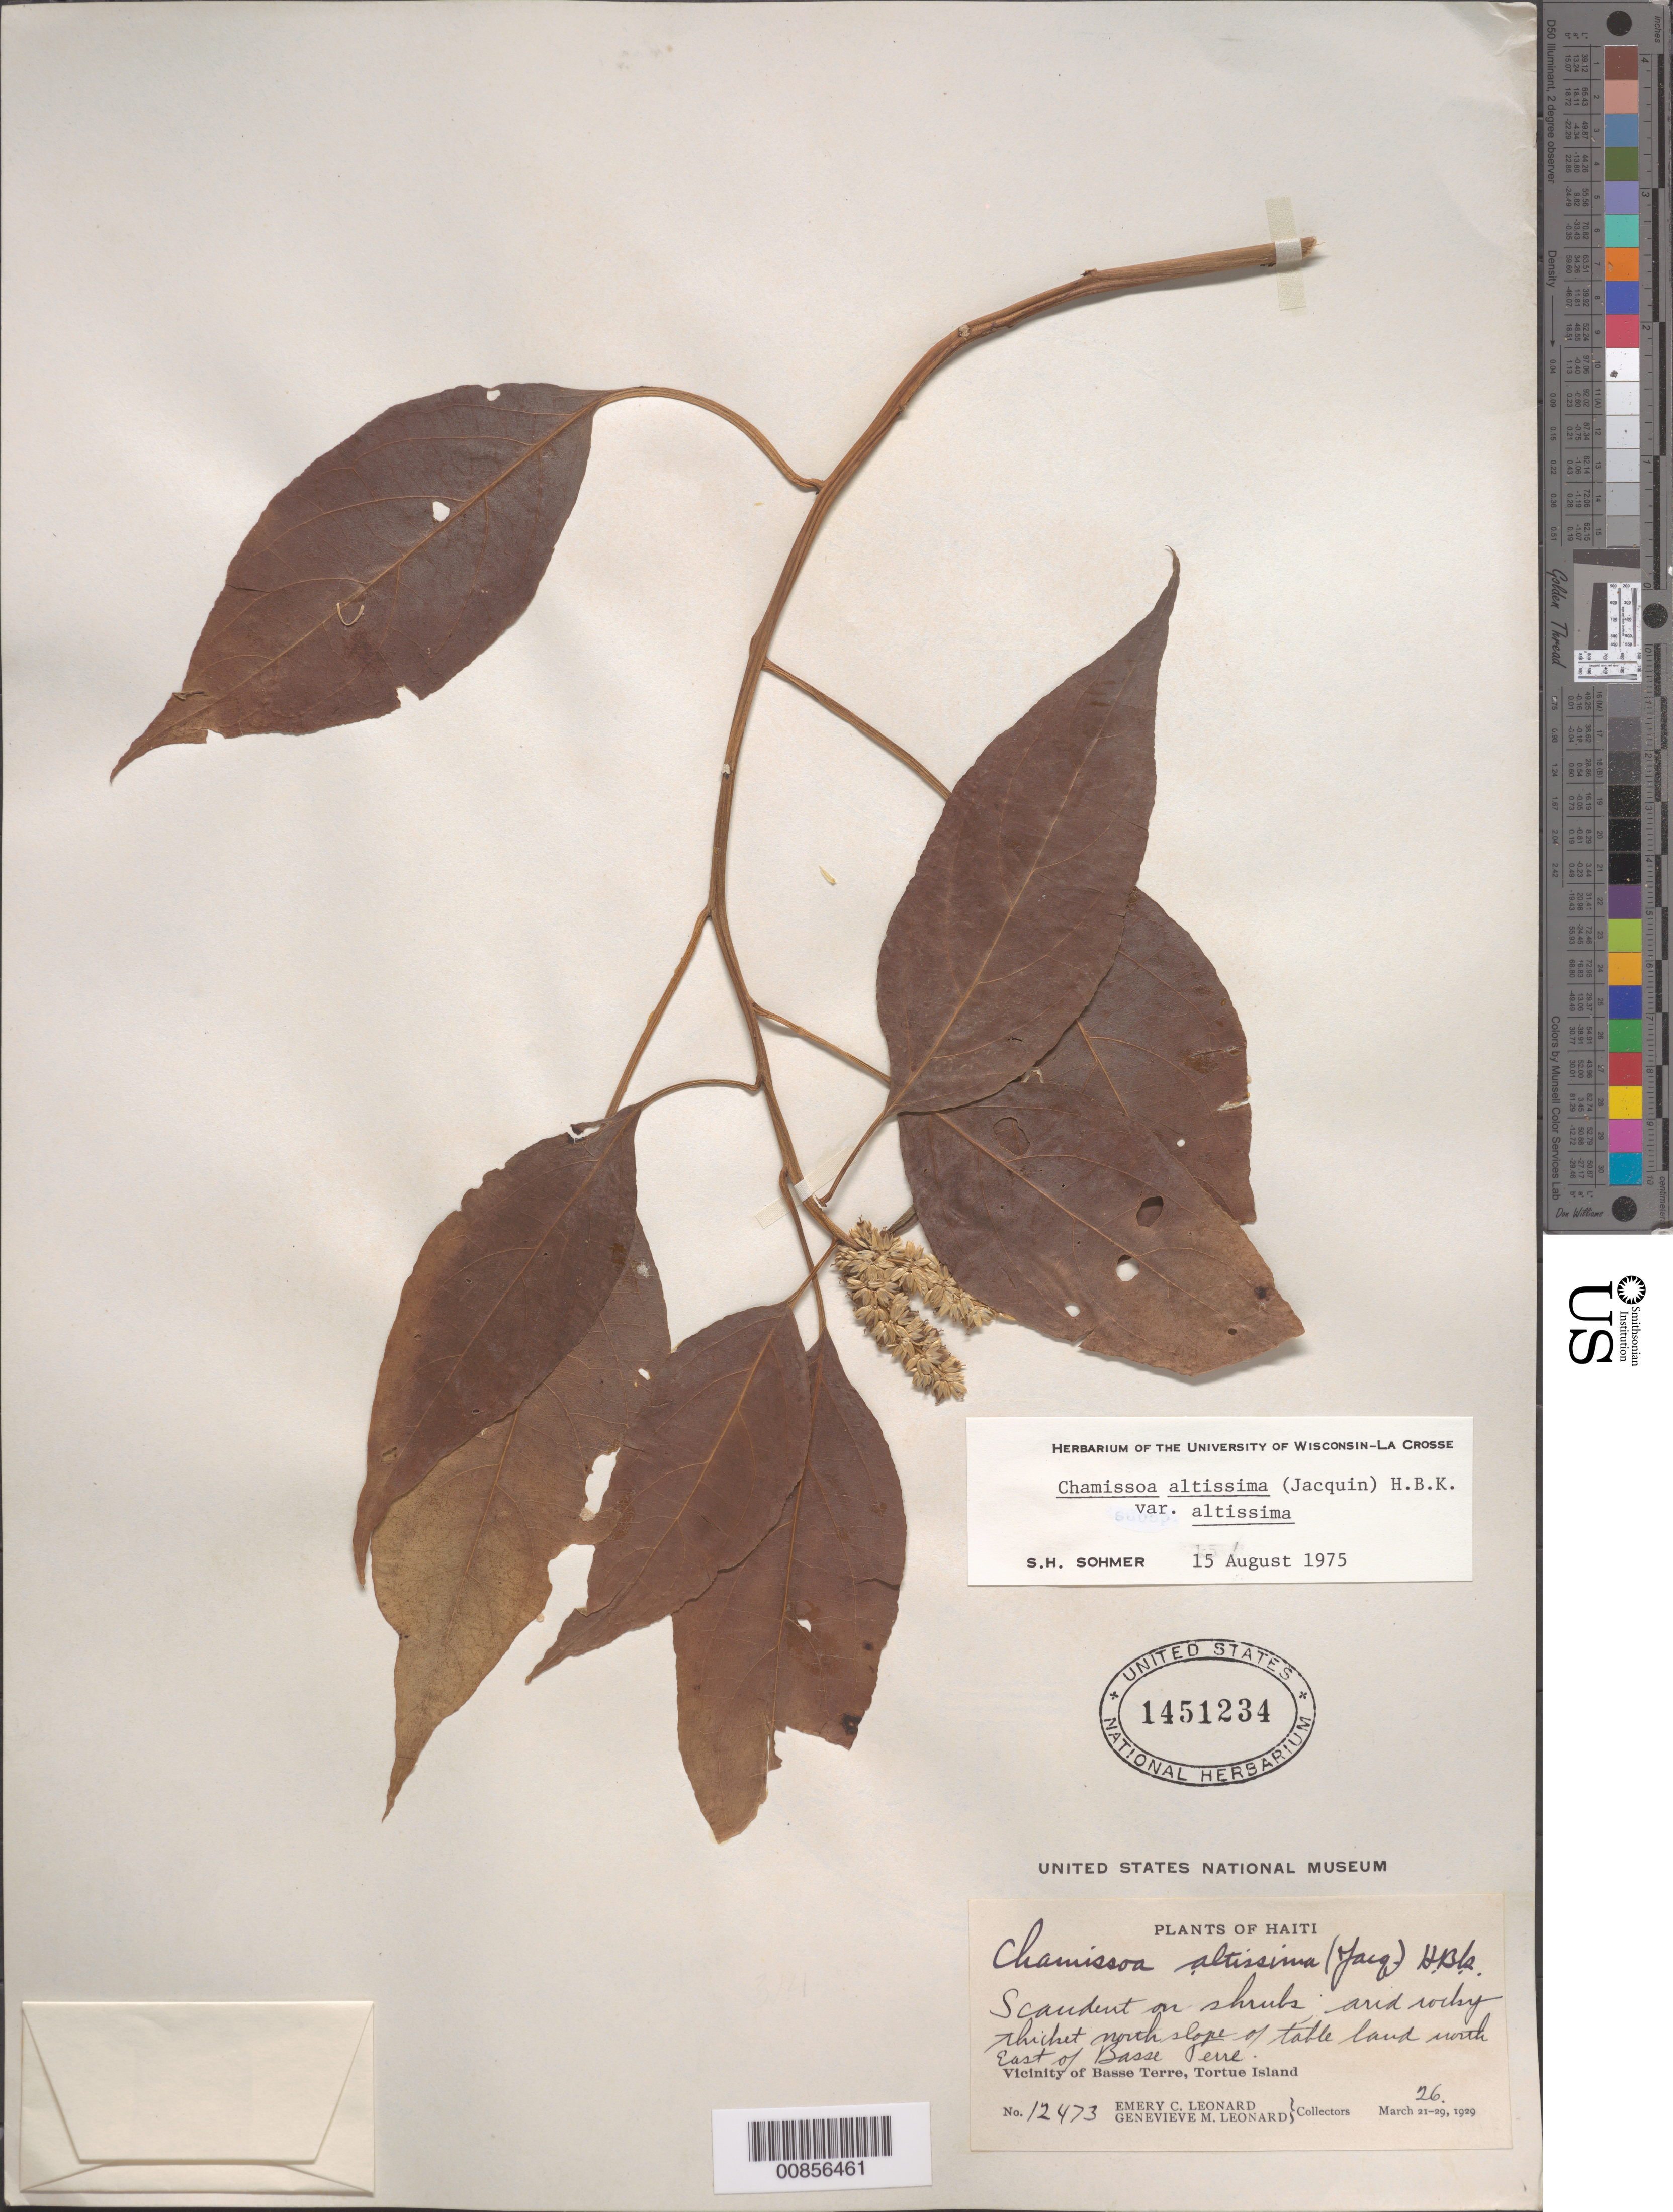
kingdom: Plantae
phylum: Tracheophyta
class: Magnoliopsida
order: Caryophyllales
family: Amaranthaceae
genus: Chamissoa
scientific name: Chamissoa altissima var. altissima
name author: (Jacq.) Kunth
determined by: Sohmer, S. H.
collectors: E. C. Leonard & G. M. Leonard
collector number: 12473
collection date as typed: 26 Mar 1929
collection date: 1929-03-26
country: Haiti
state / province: Nord-Óuest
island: Île de la Tortue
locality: Vicinity of Basse Terre, Tortue Island. North slope of table land northeast of Basse Terre.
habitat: On shrubs. Arid rocky thicket.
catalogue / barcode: US 1451234